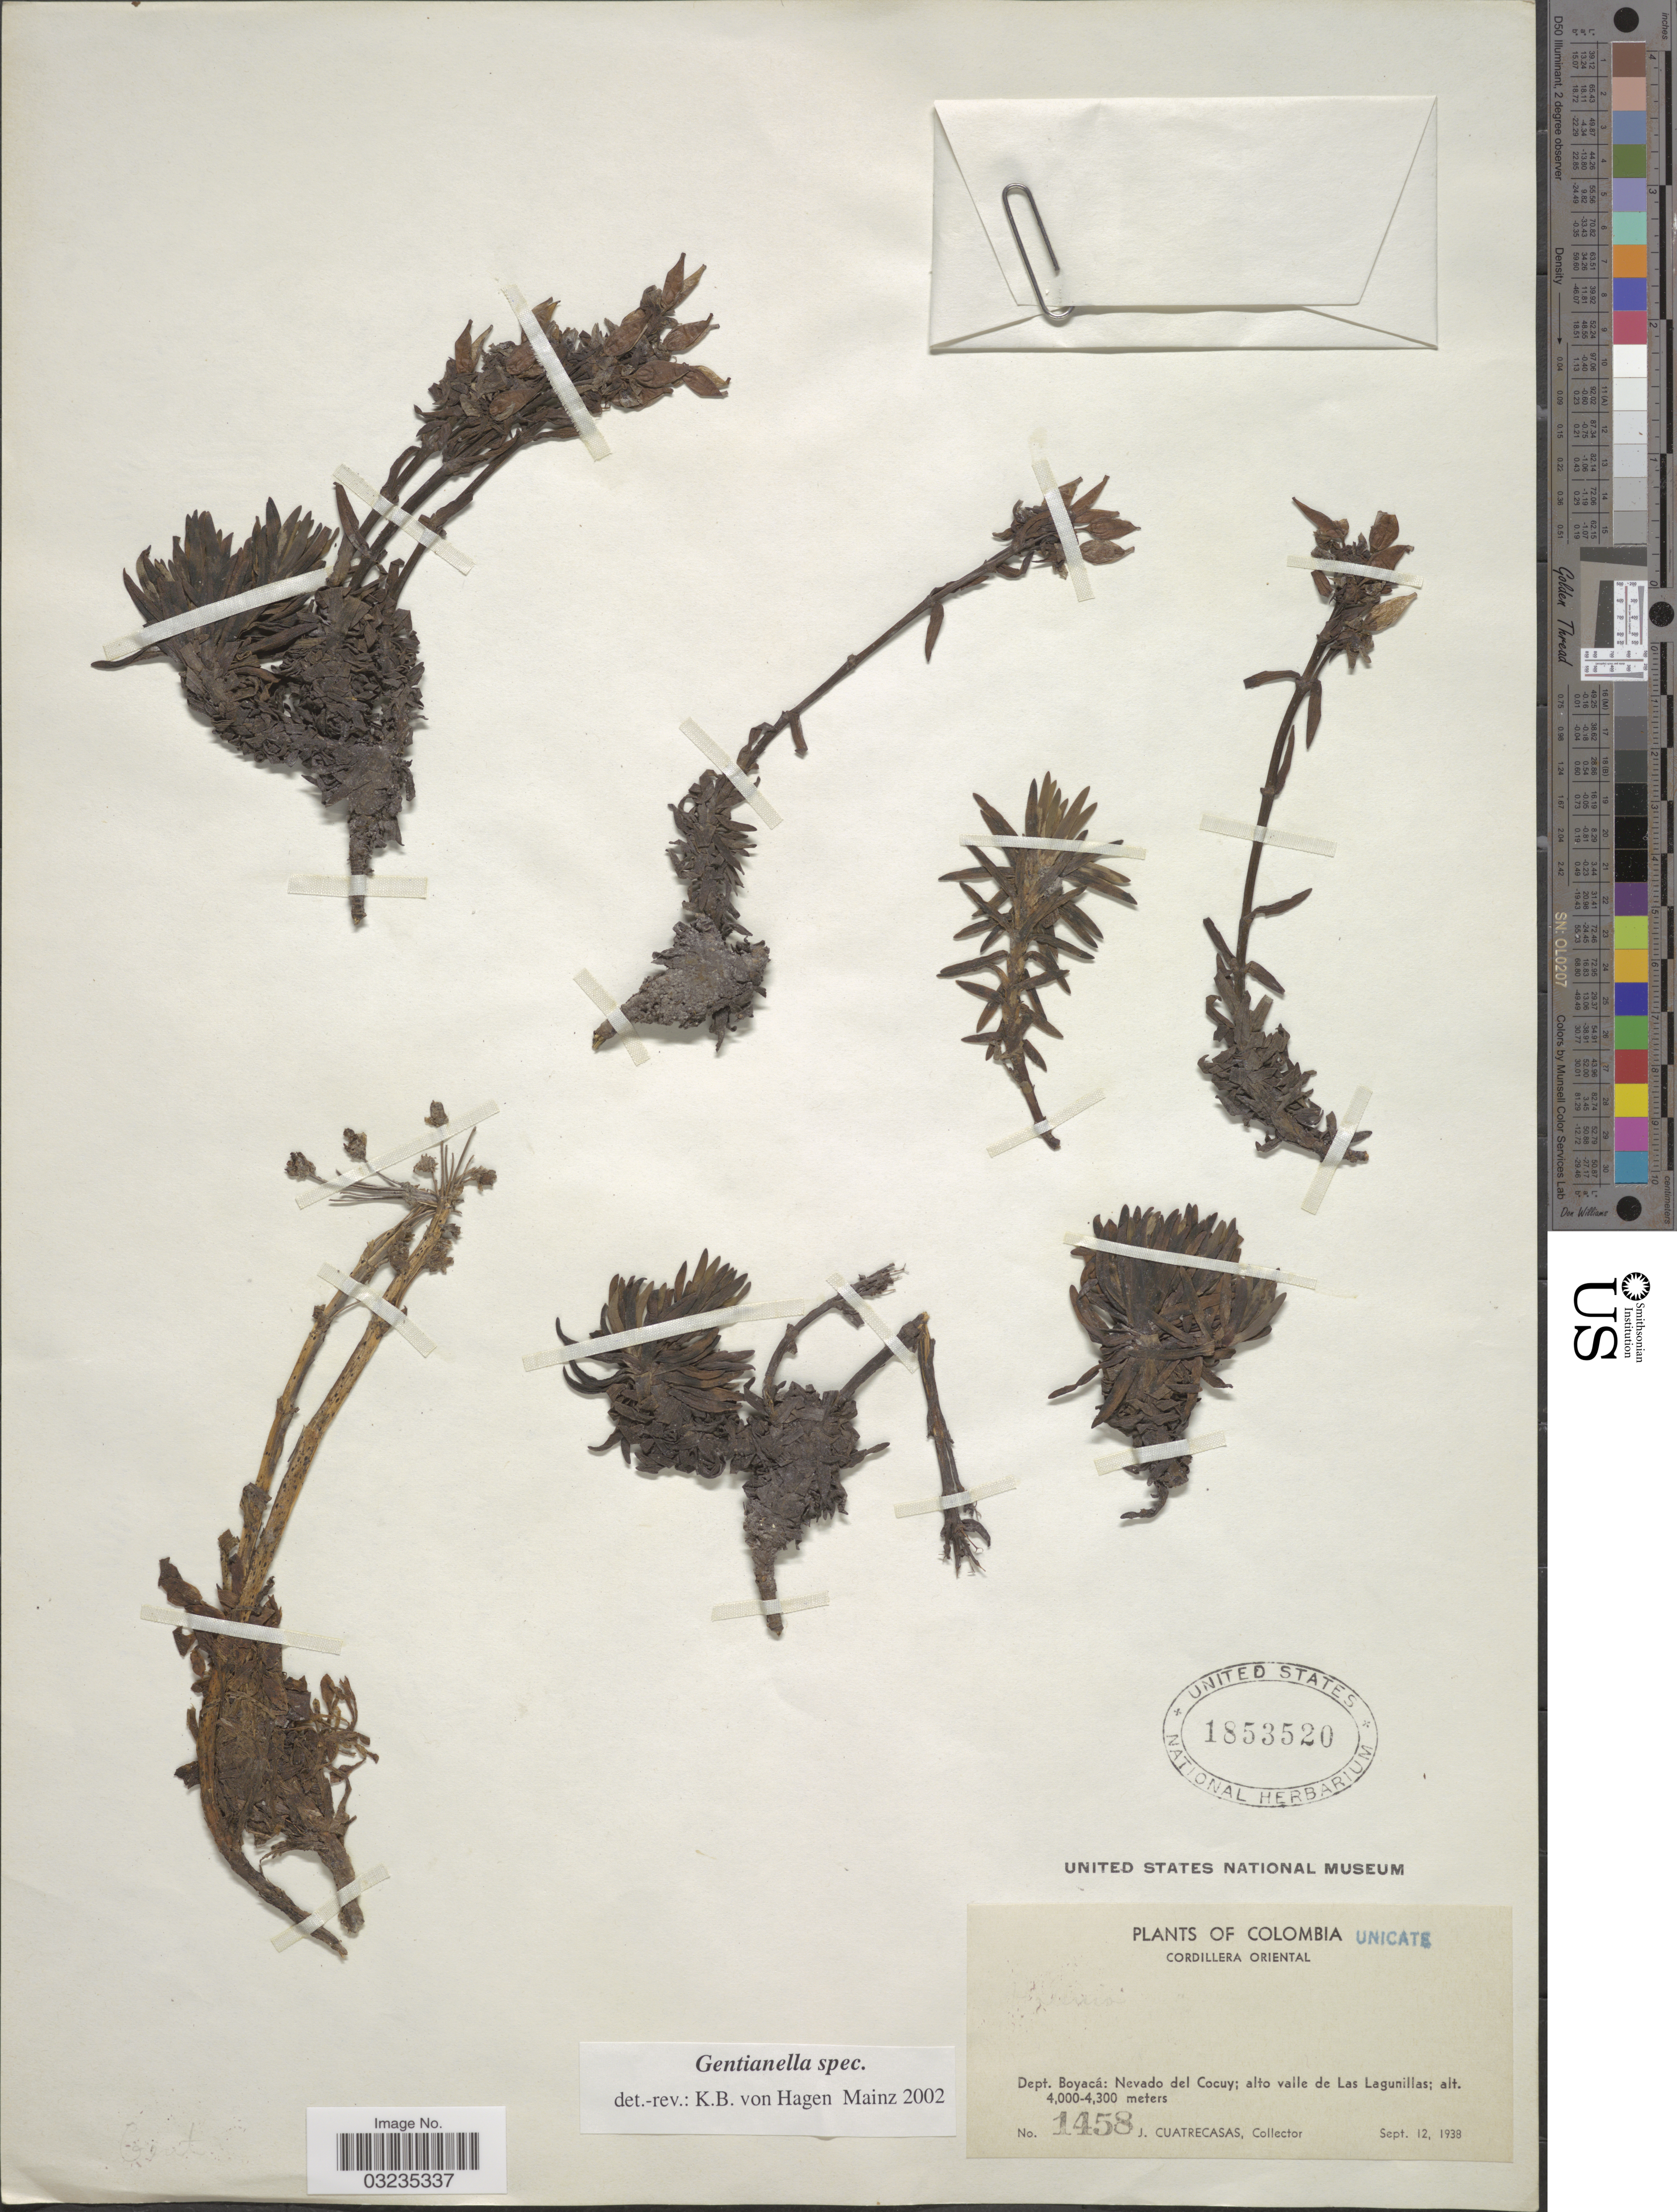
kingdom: Plantae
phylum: Tracheophyta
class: Magnoliopsida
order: Gentianales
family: Gentianaceae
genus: Gentiana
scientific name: Gentiana sp.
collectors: J. Cuatrecasas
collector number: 1458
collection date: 1938-09-12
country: Colombia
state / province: Boyacá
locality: Cordillera Oriental. Dept. Boyacá: Nevado del Cocuy; alto valle de Las Lagunillas.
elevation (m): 4000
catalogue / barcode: US 1853520